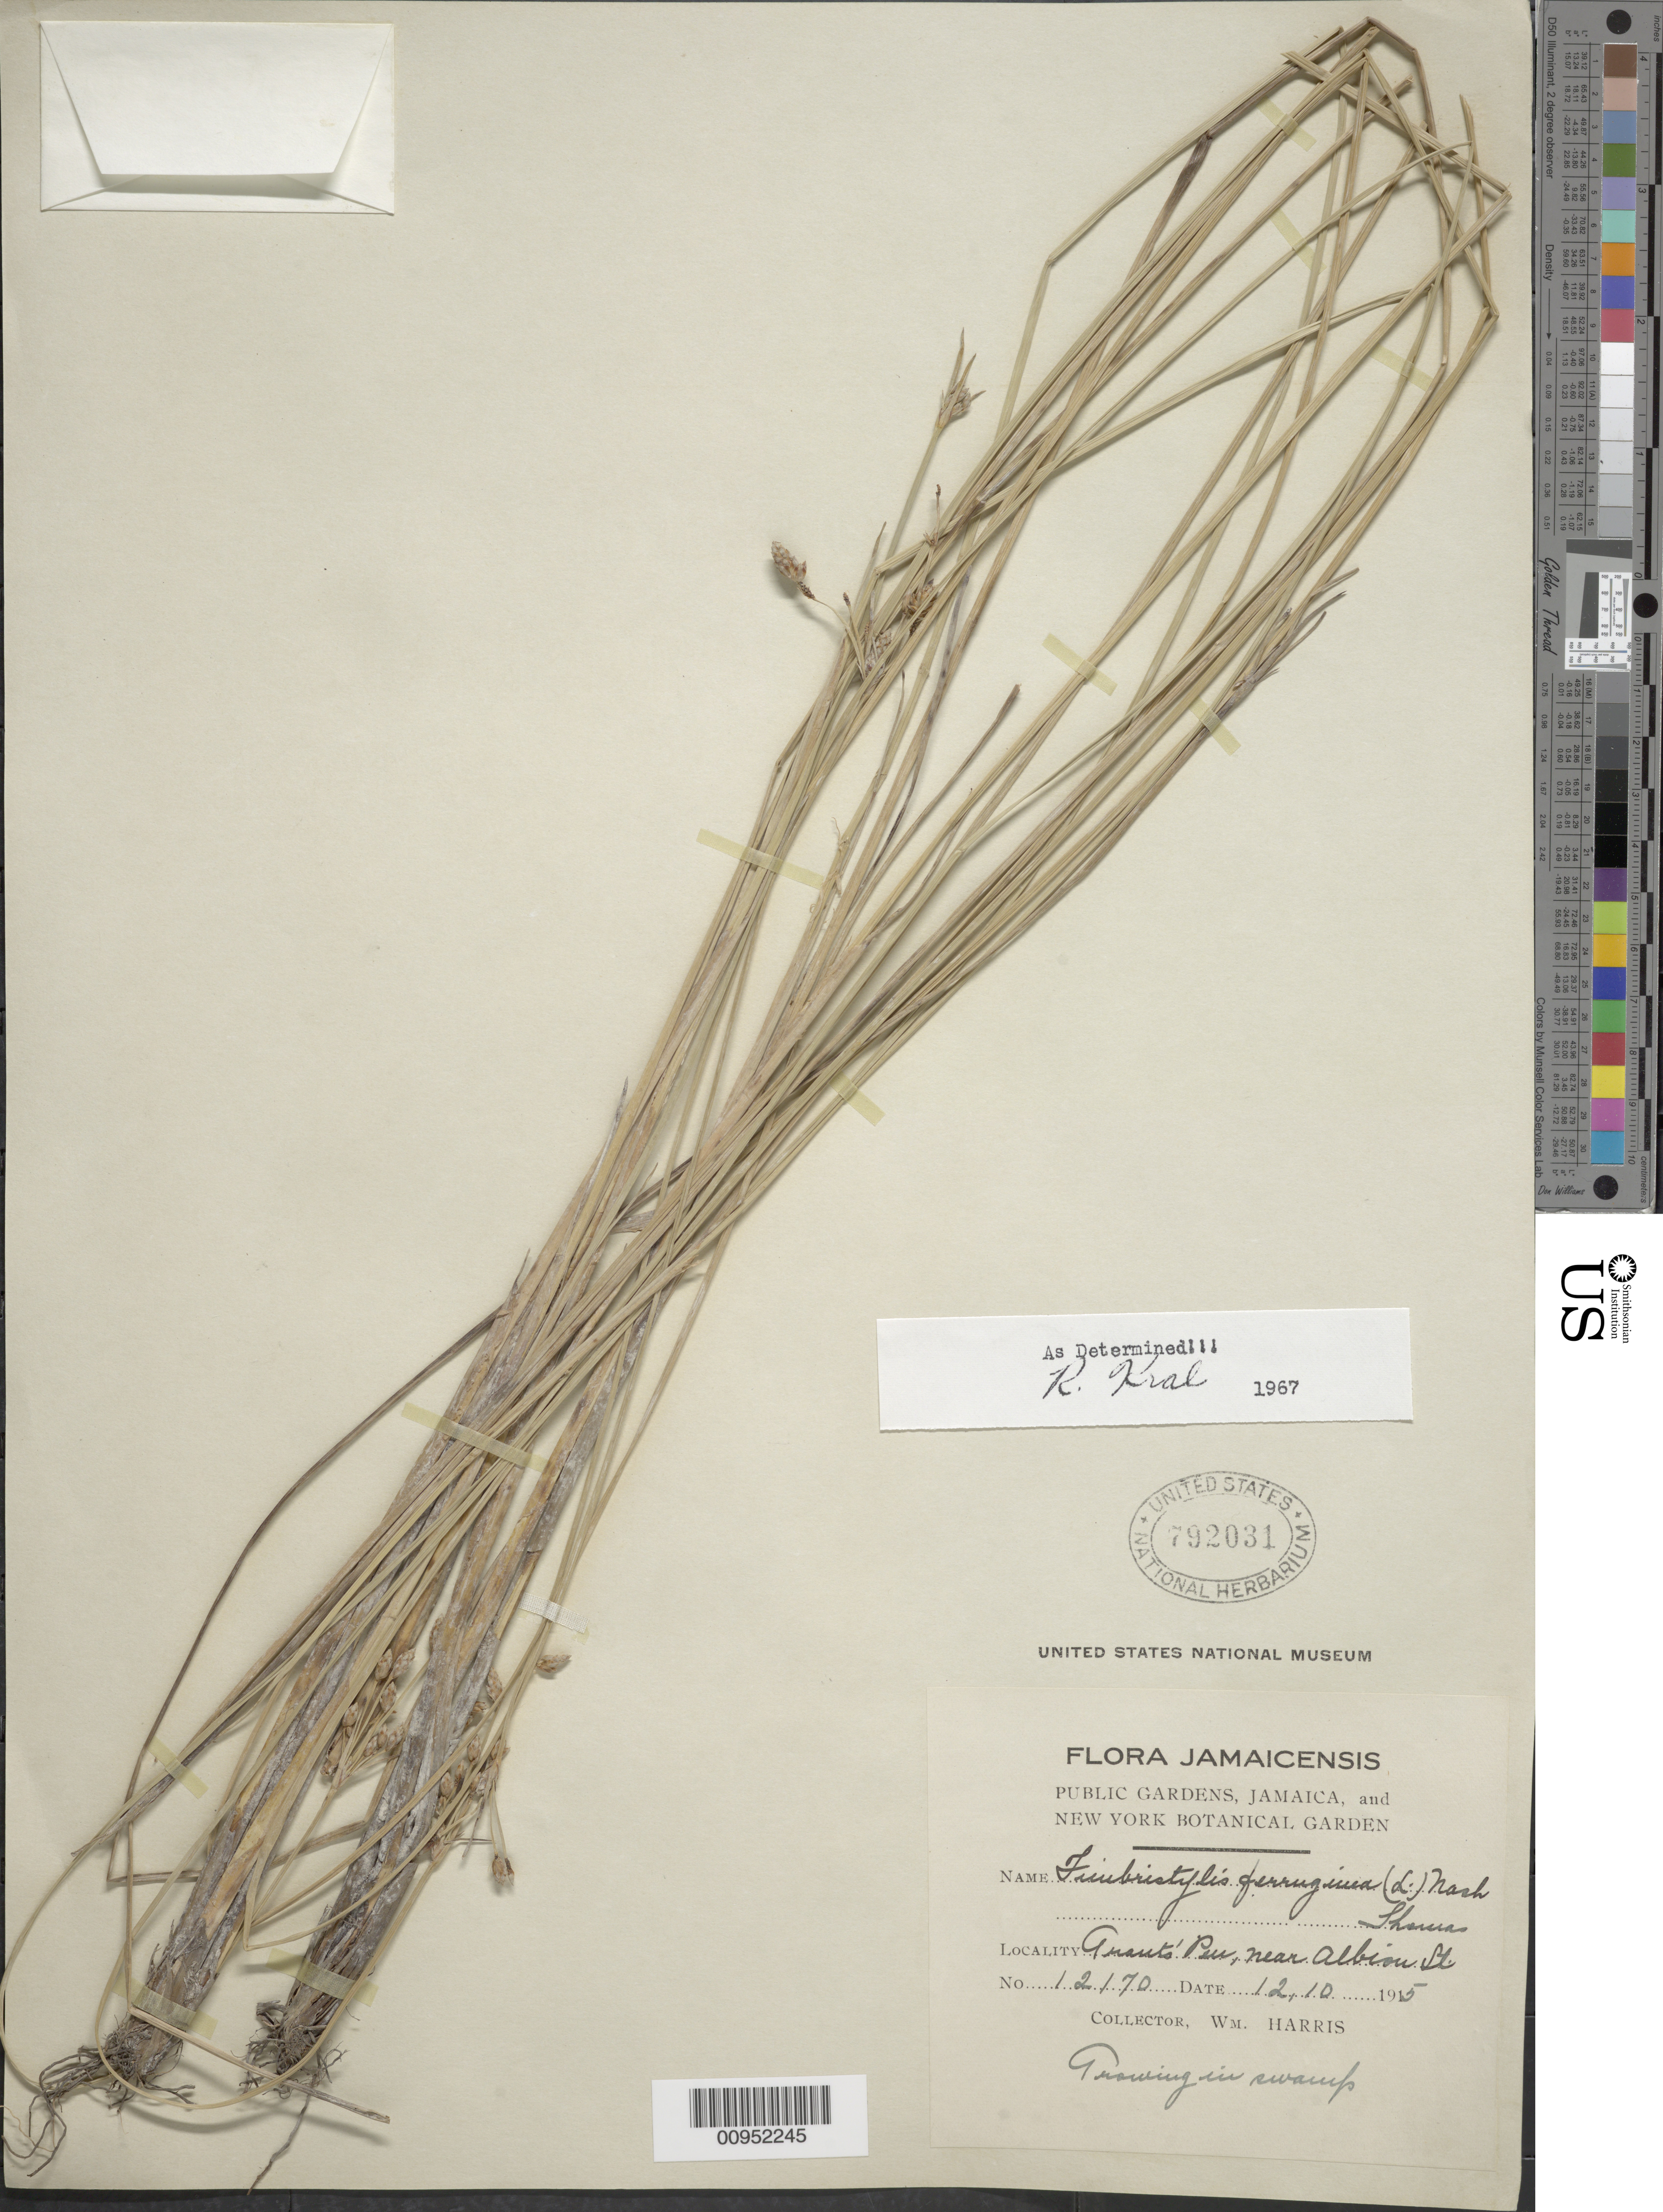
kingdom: Plantae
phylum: Tracheophyta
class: Liliopsida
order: Poales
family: Cyperaceae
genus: Fimbristylis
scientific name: Fimbristylis ferruginea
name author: (L.) Vahl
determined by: Kral, Robert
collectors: W. H. Harris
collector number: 12170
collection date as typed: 12 Oct 1915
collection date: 1915-10-12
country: Jamaica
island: Jamaica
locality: Grants Pass, near Albiou St.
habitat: Growing in swamp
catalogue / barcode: US 792031